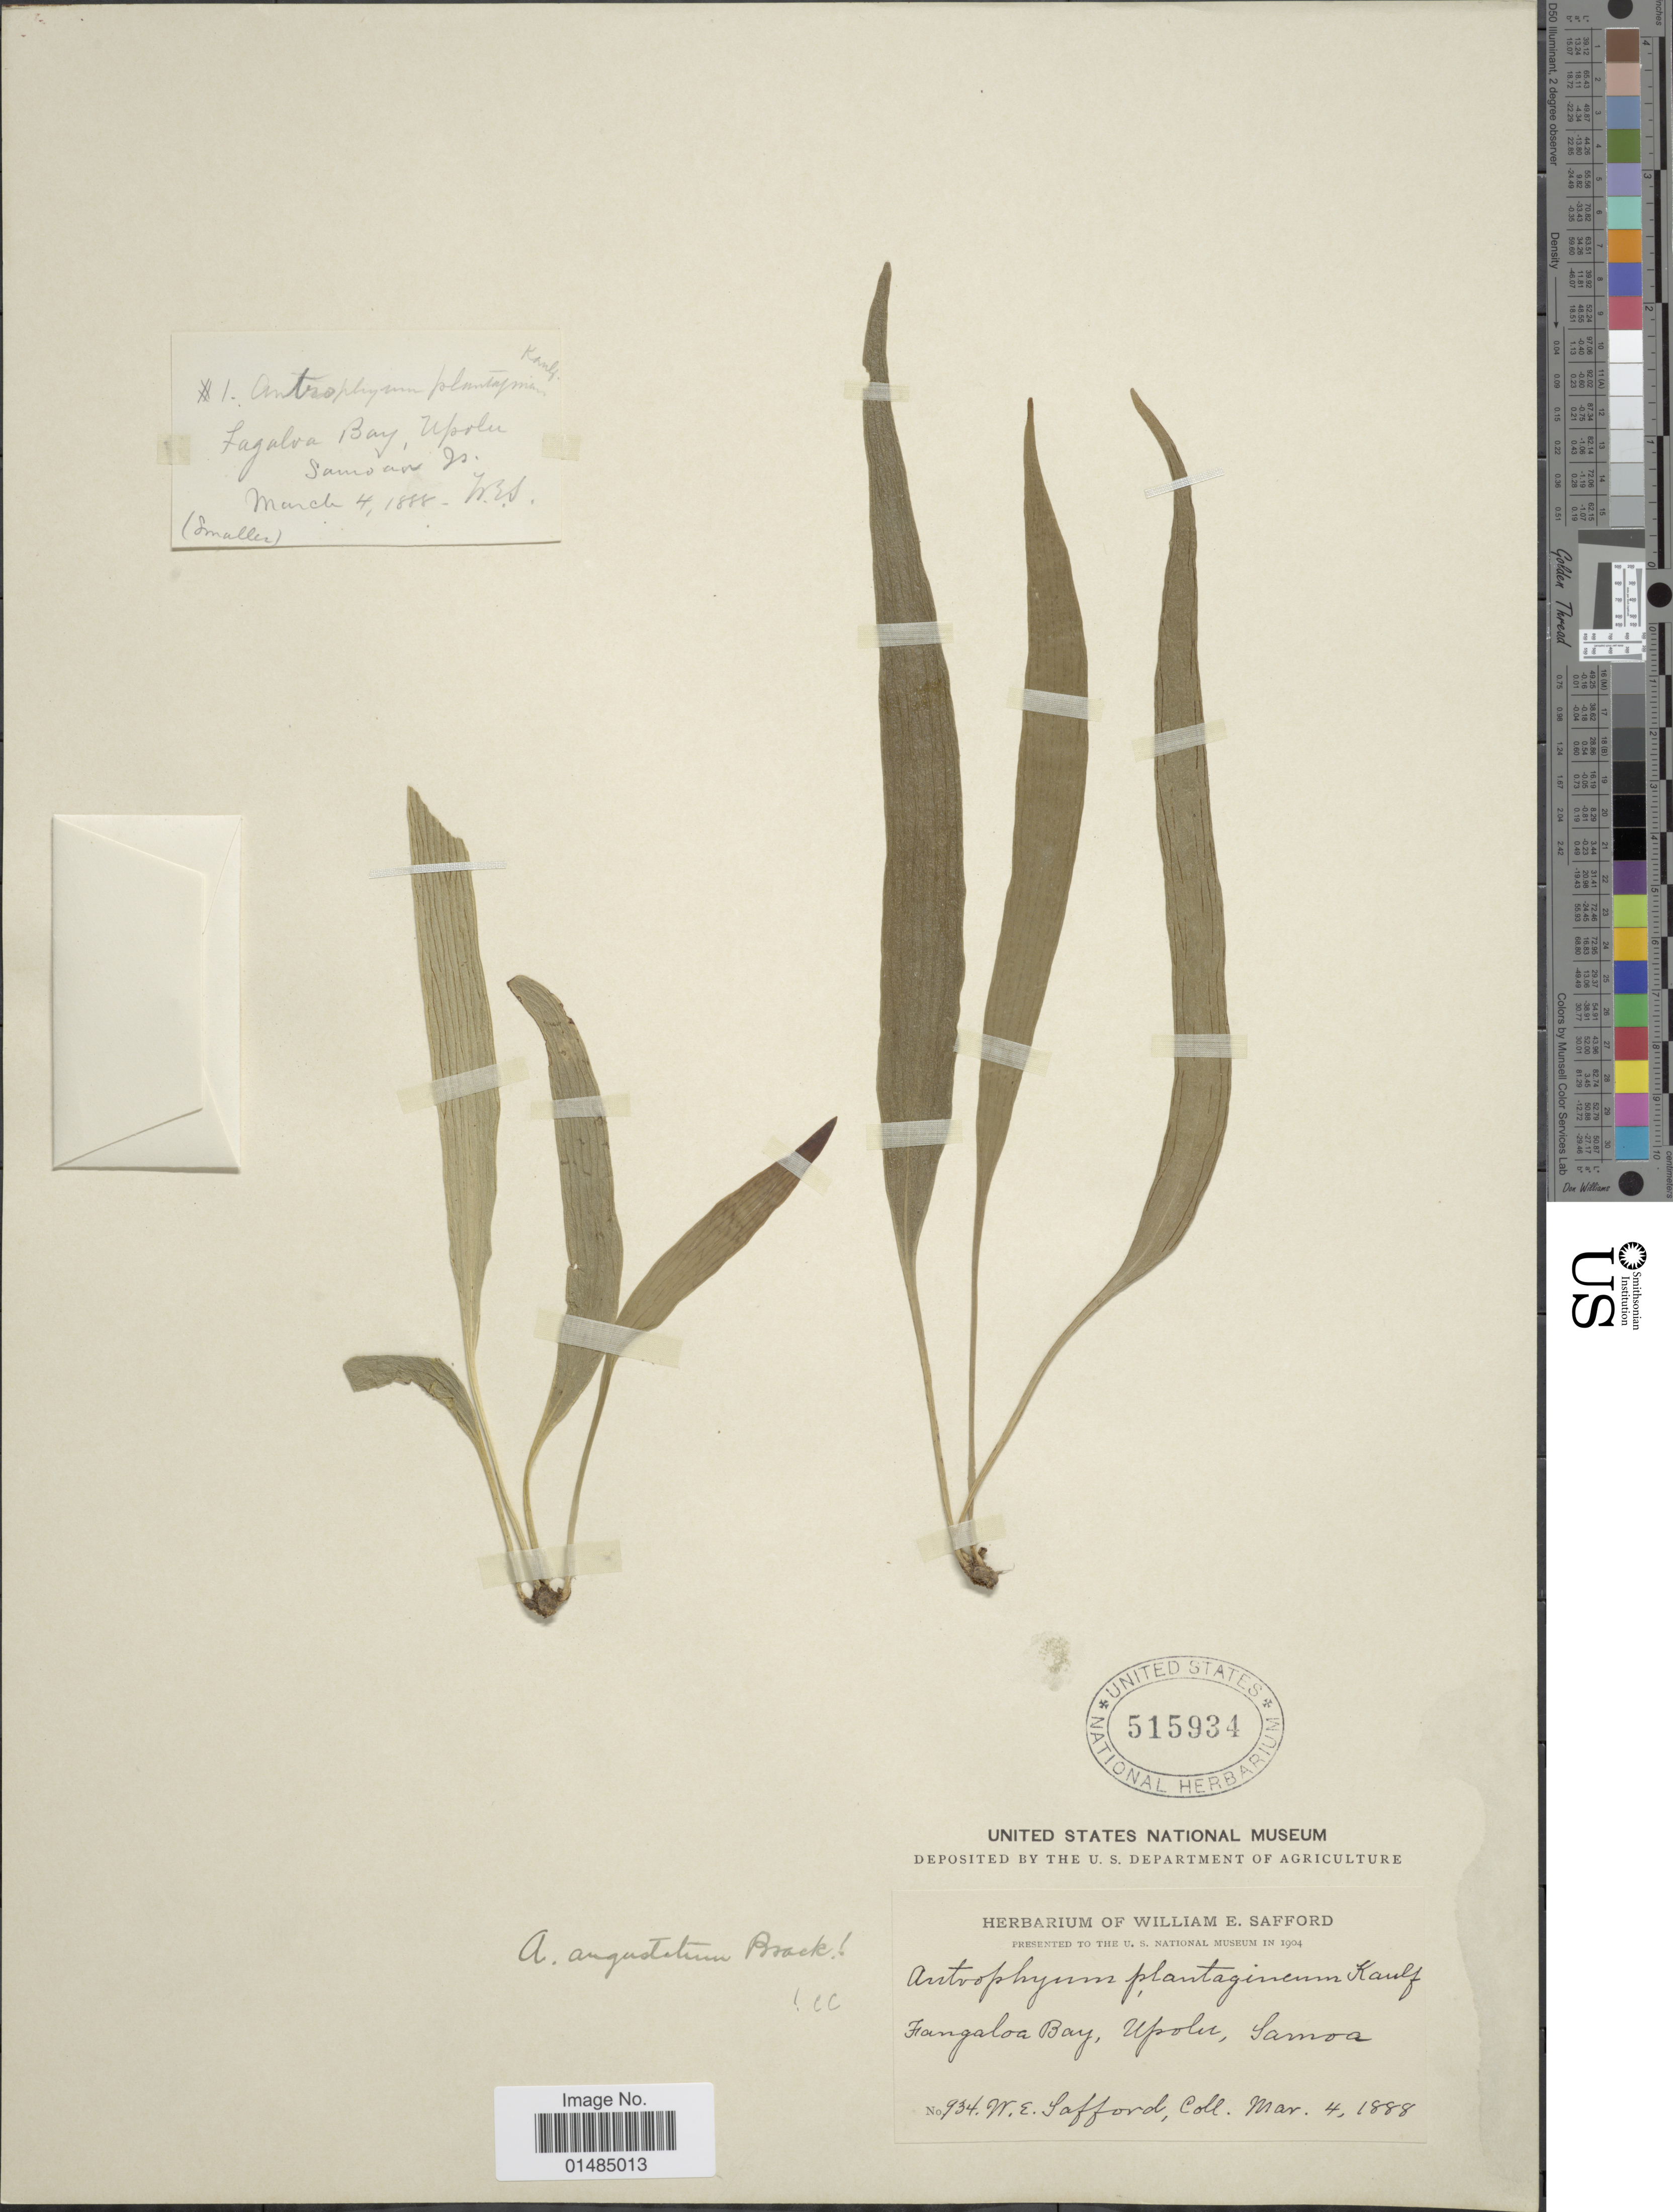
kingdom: Plantae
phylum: Tracheophyta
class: Polypodiopsida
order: Polypodiales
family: Pteridaceae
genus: Antrophyum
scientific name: Antrophyum angustatum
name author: Brack. in Wilkes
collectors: W. E. Safford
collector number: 934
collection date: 1888-03-04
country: Samoa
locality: Fangaloa Bay, Upolu, Samoa.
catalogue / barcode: US 515934